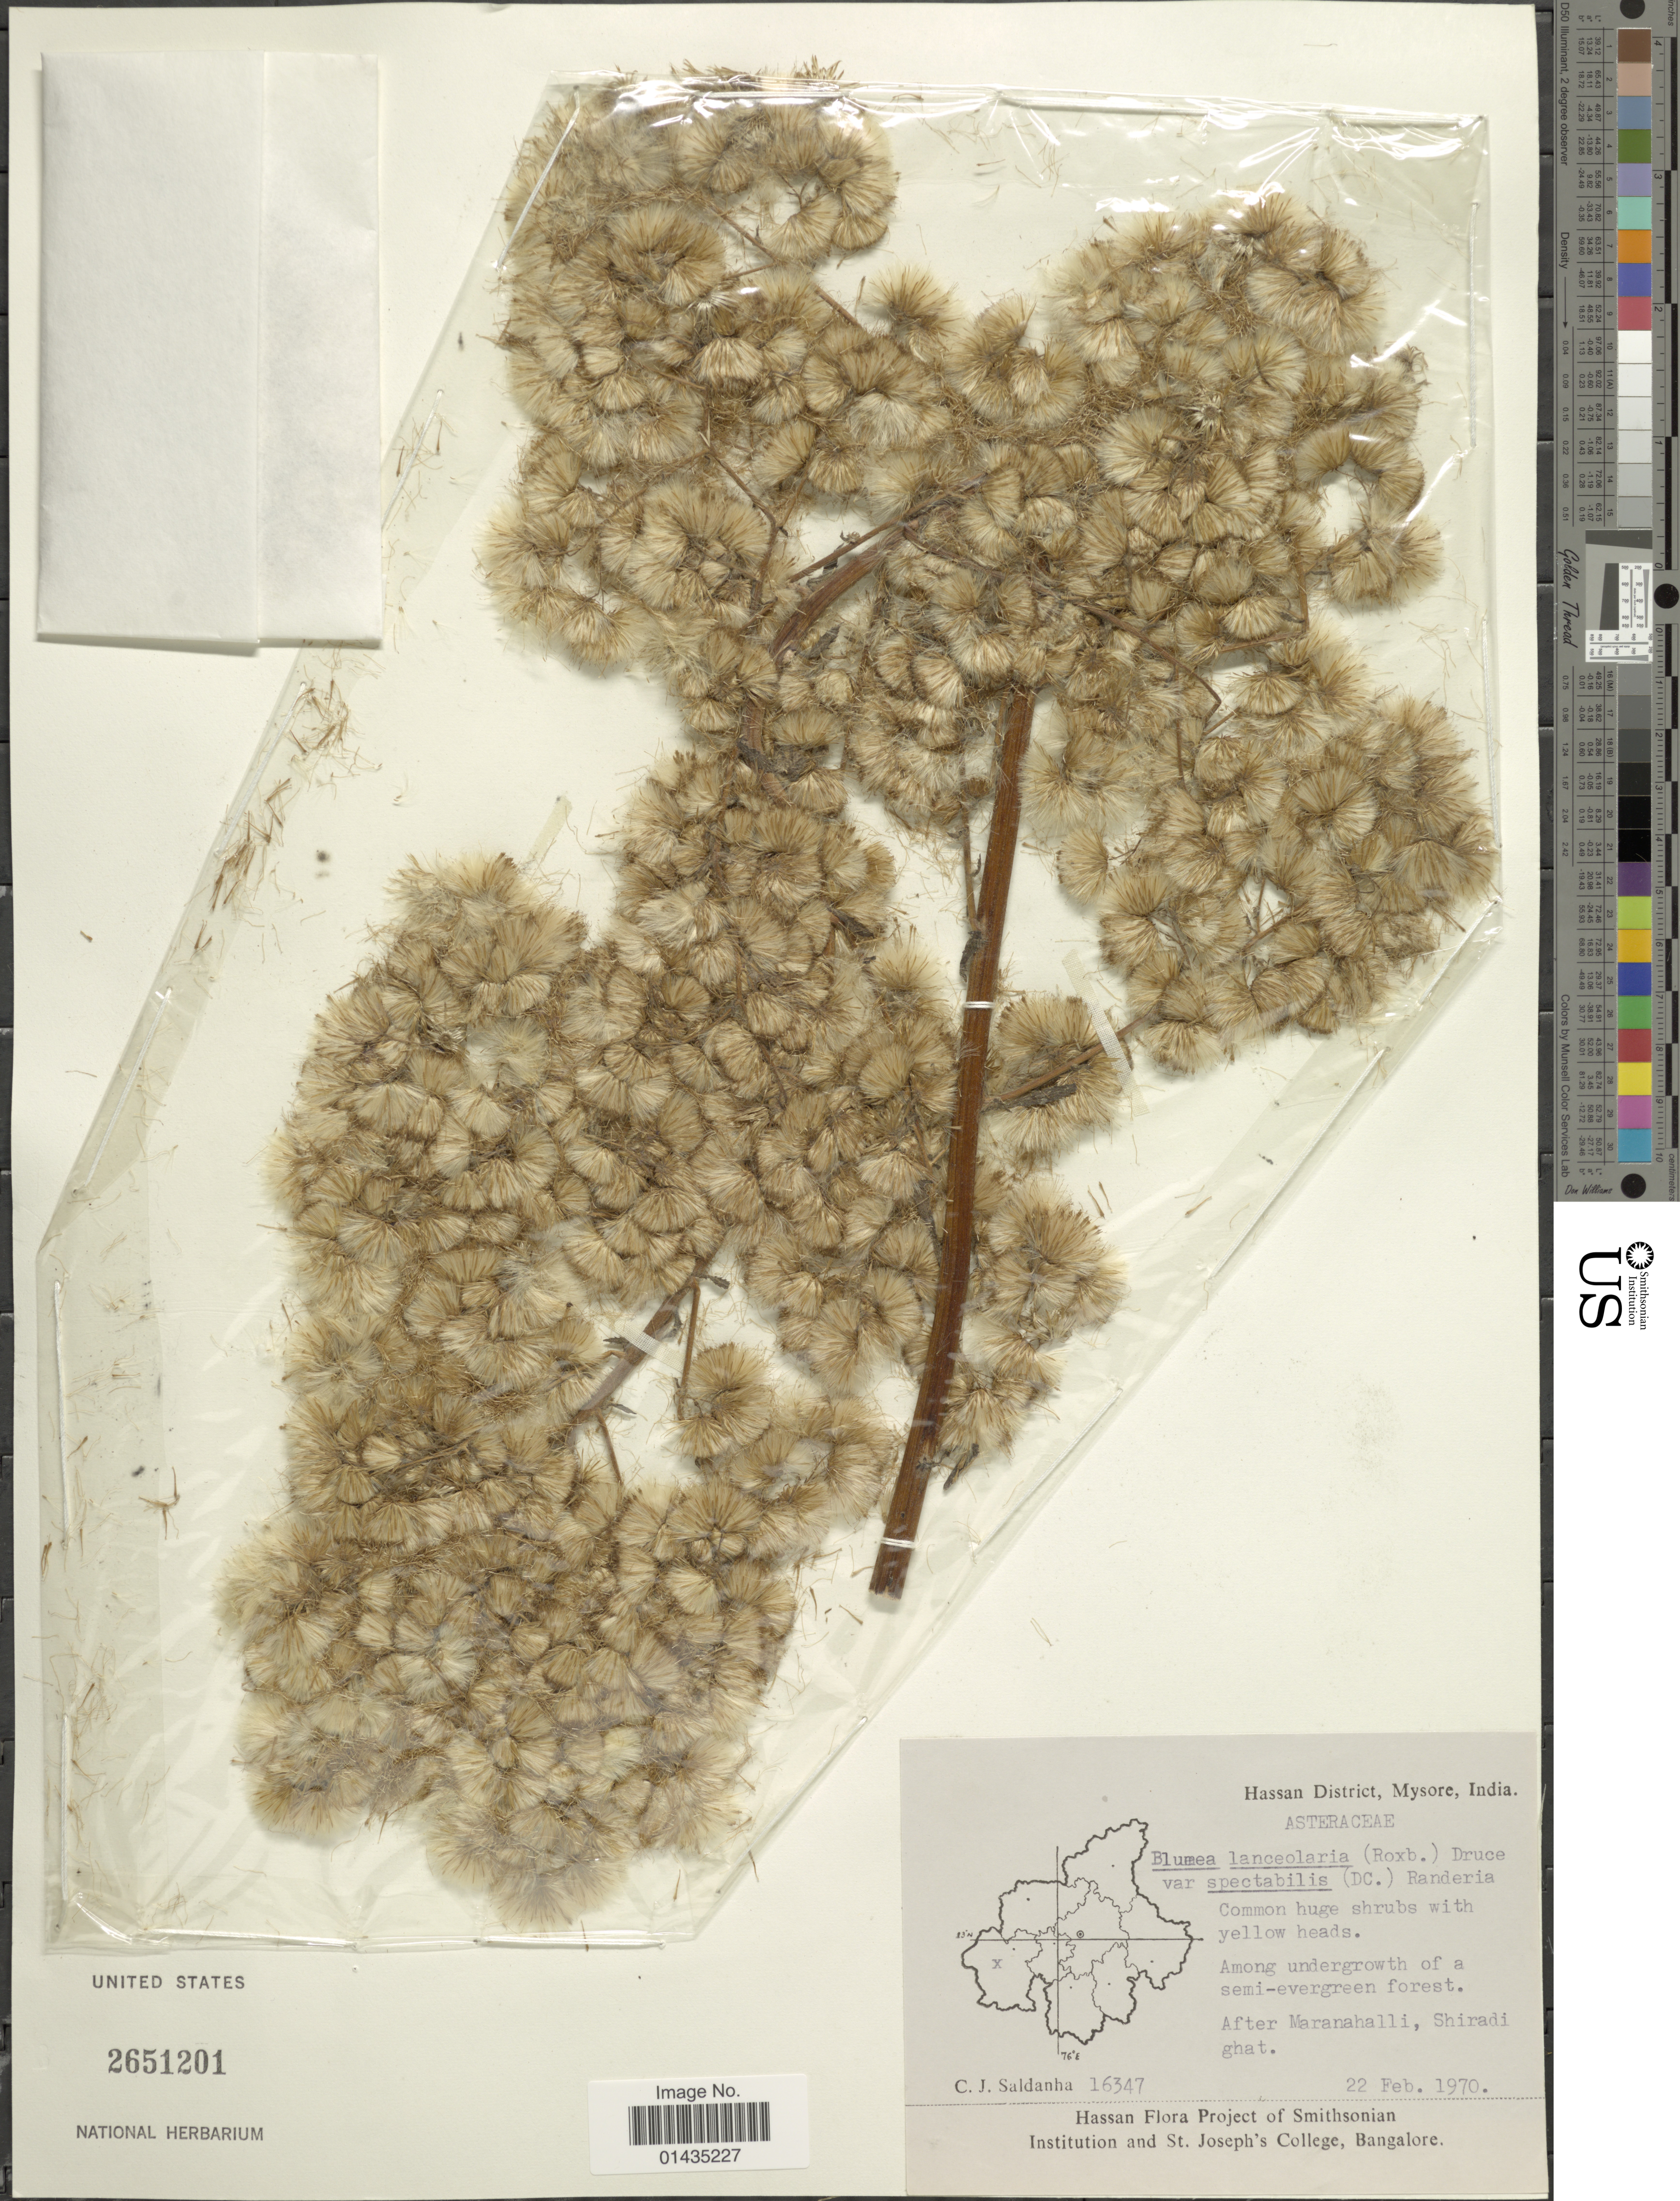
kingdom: Plantae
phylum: Tracheophyta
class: Magnoliopsida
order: Asterales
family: Asteraceae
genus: Blumea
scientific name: Blumea lanceolaria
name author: (Roxb.) Druce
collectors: C. J. Saldanha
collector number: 16347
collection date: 1970-02-22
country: India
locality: Hassan District, Mysore, after Maranahalli, Shiradi ghat.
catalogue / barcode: US 2651201